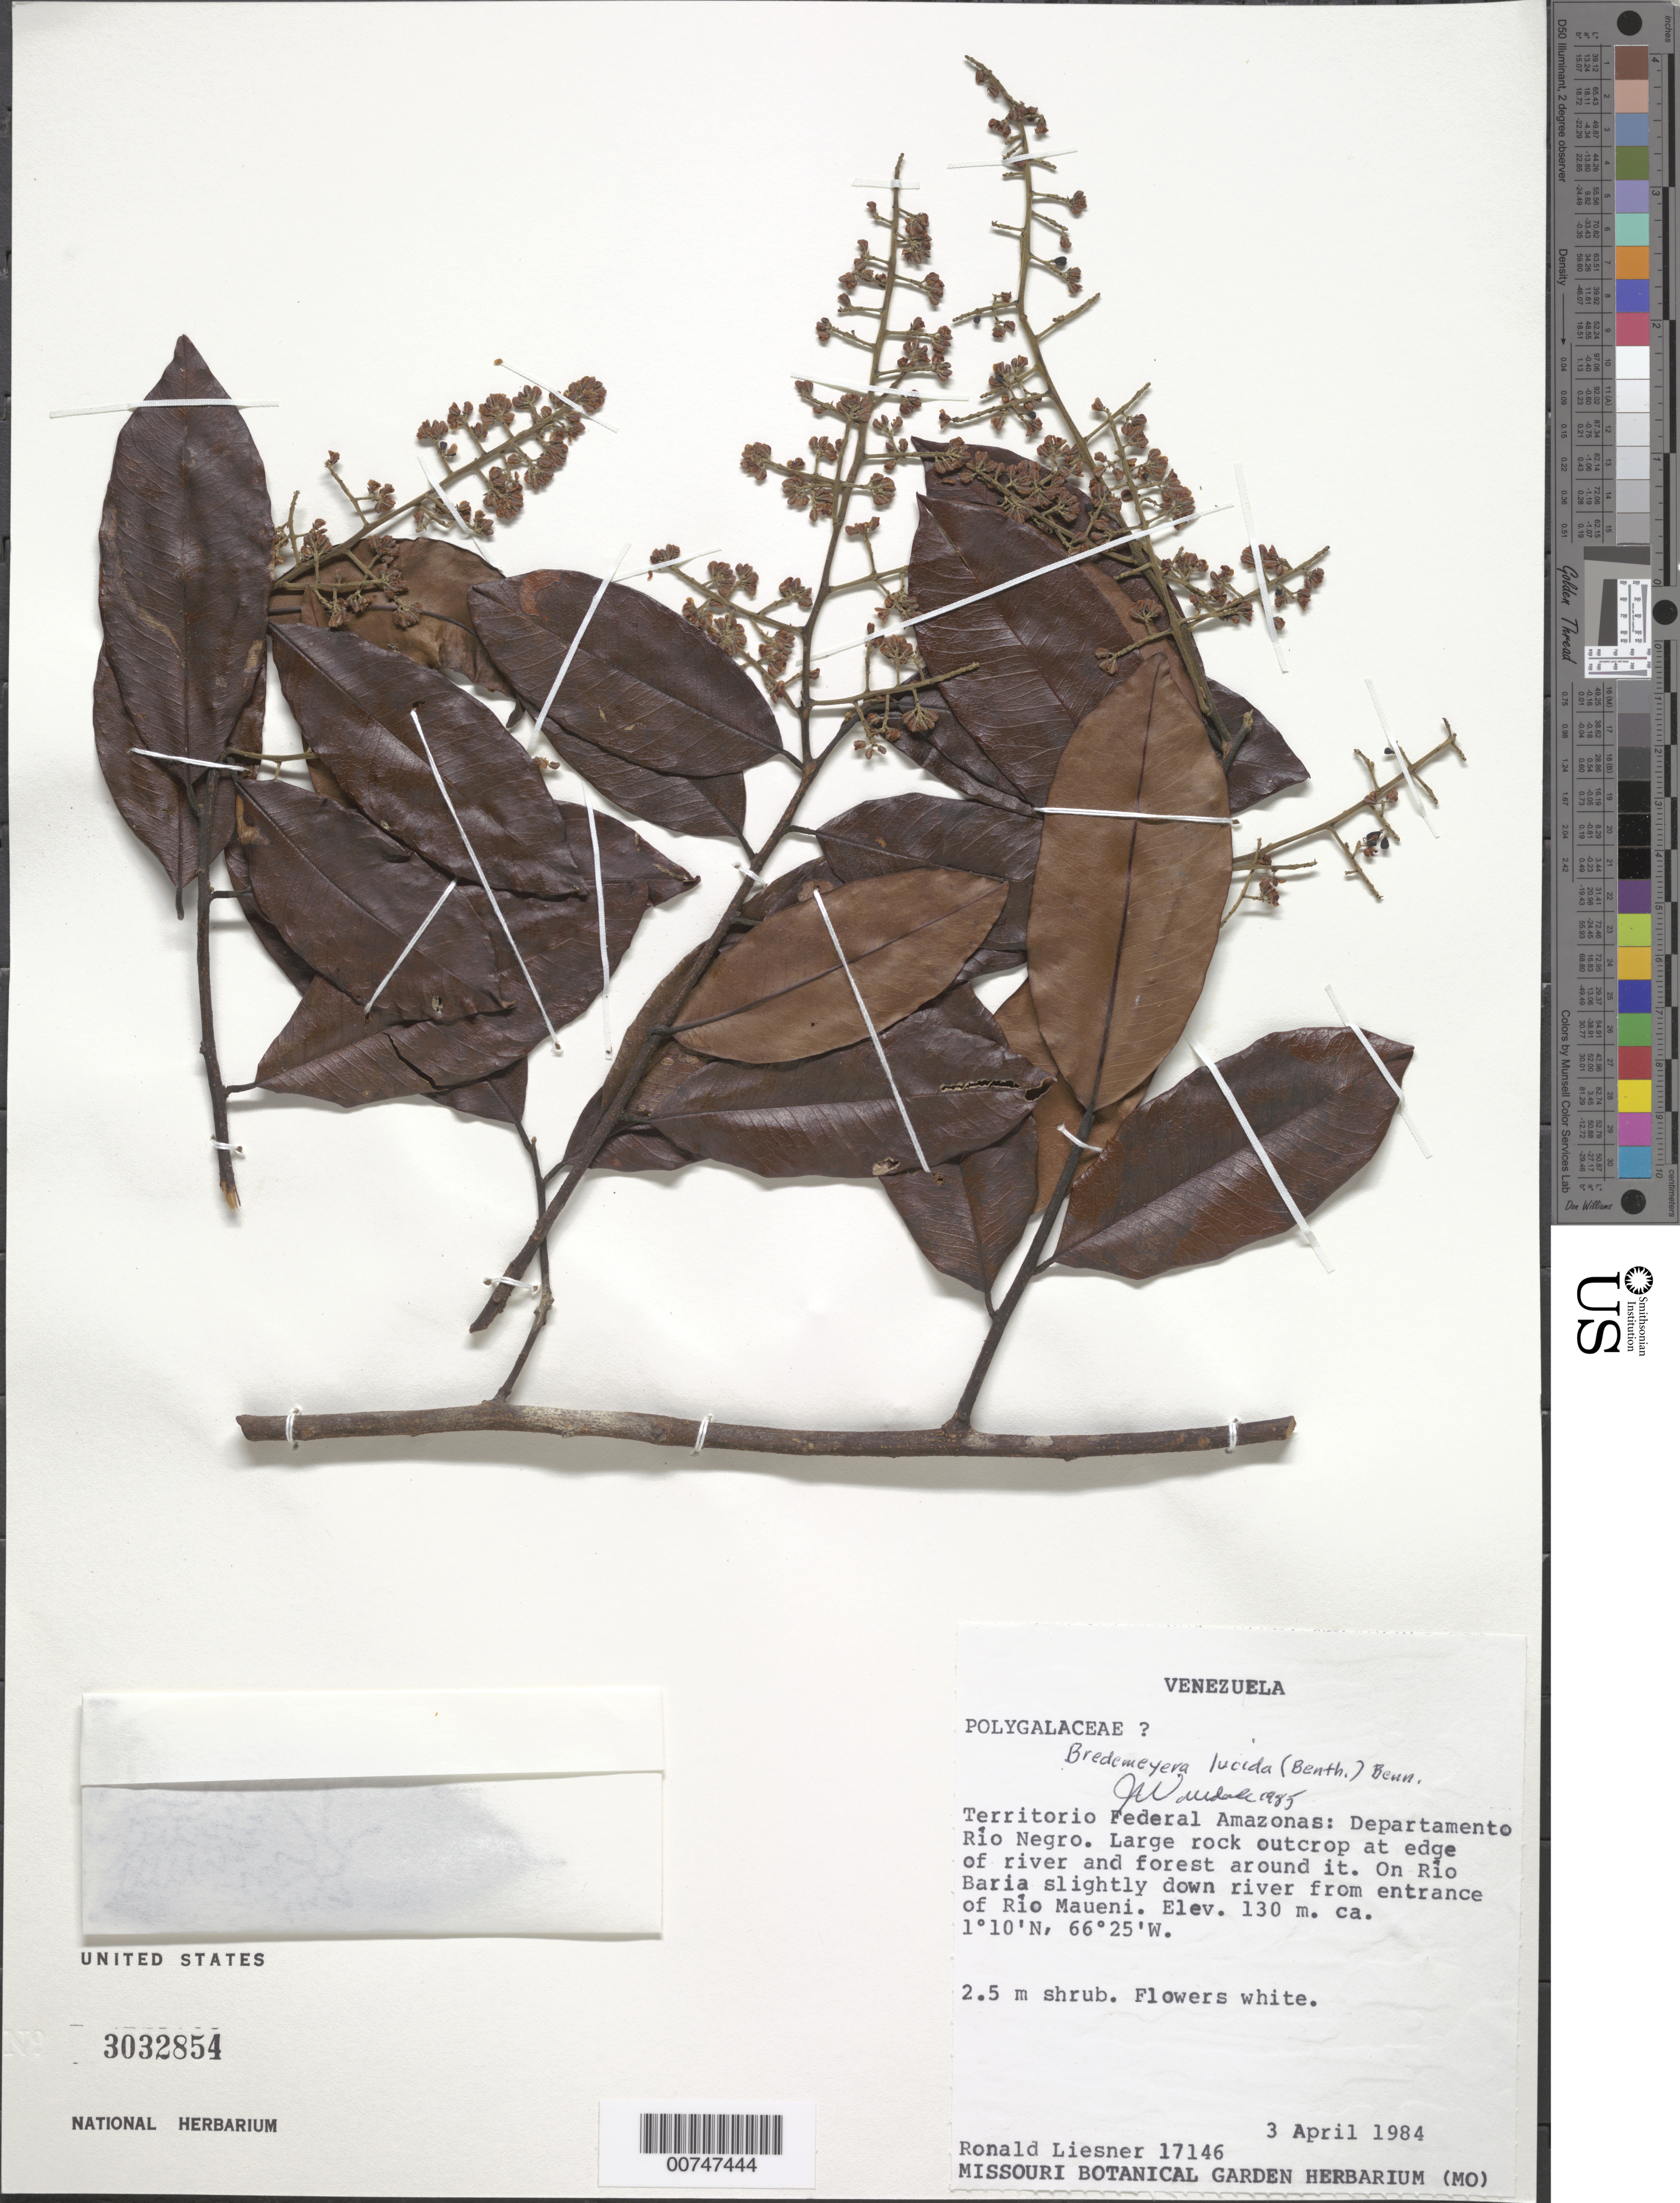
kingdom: Plantae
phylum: Tracheophyta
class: Magnoliopsida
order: Fabales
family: Polygalaceae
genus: Bredemeyera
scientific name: Bredemeyera lucida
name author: (Benth.) Klotzsch ex Hassk.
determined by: Wurdack, John J., (US), US (UNITED STATES)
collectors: R. L. Liesner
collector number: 17146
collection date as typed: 3-Apr-84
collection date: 1984-04-03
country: Venezuela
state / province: Amazonas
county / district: Río Negro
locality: Dpto. Río Negro, Río Baria, down river from entrance of Río Maueni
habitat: Large rock outcrop at edge of river and forest around it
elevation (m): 130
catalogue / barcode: US 3032854